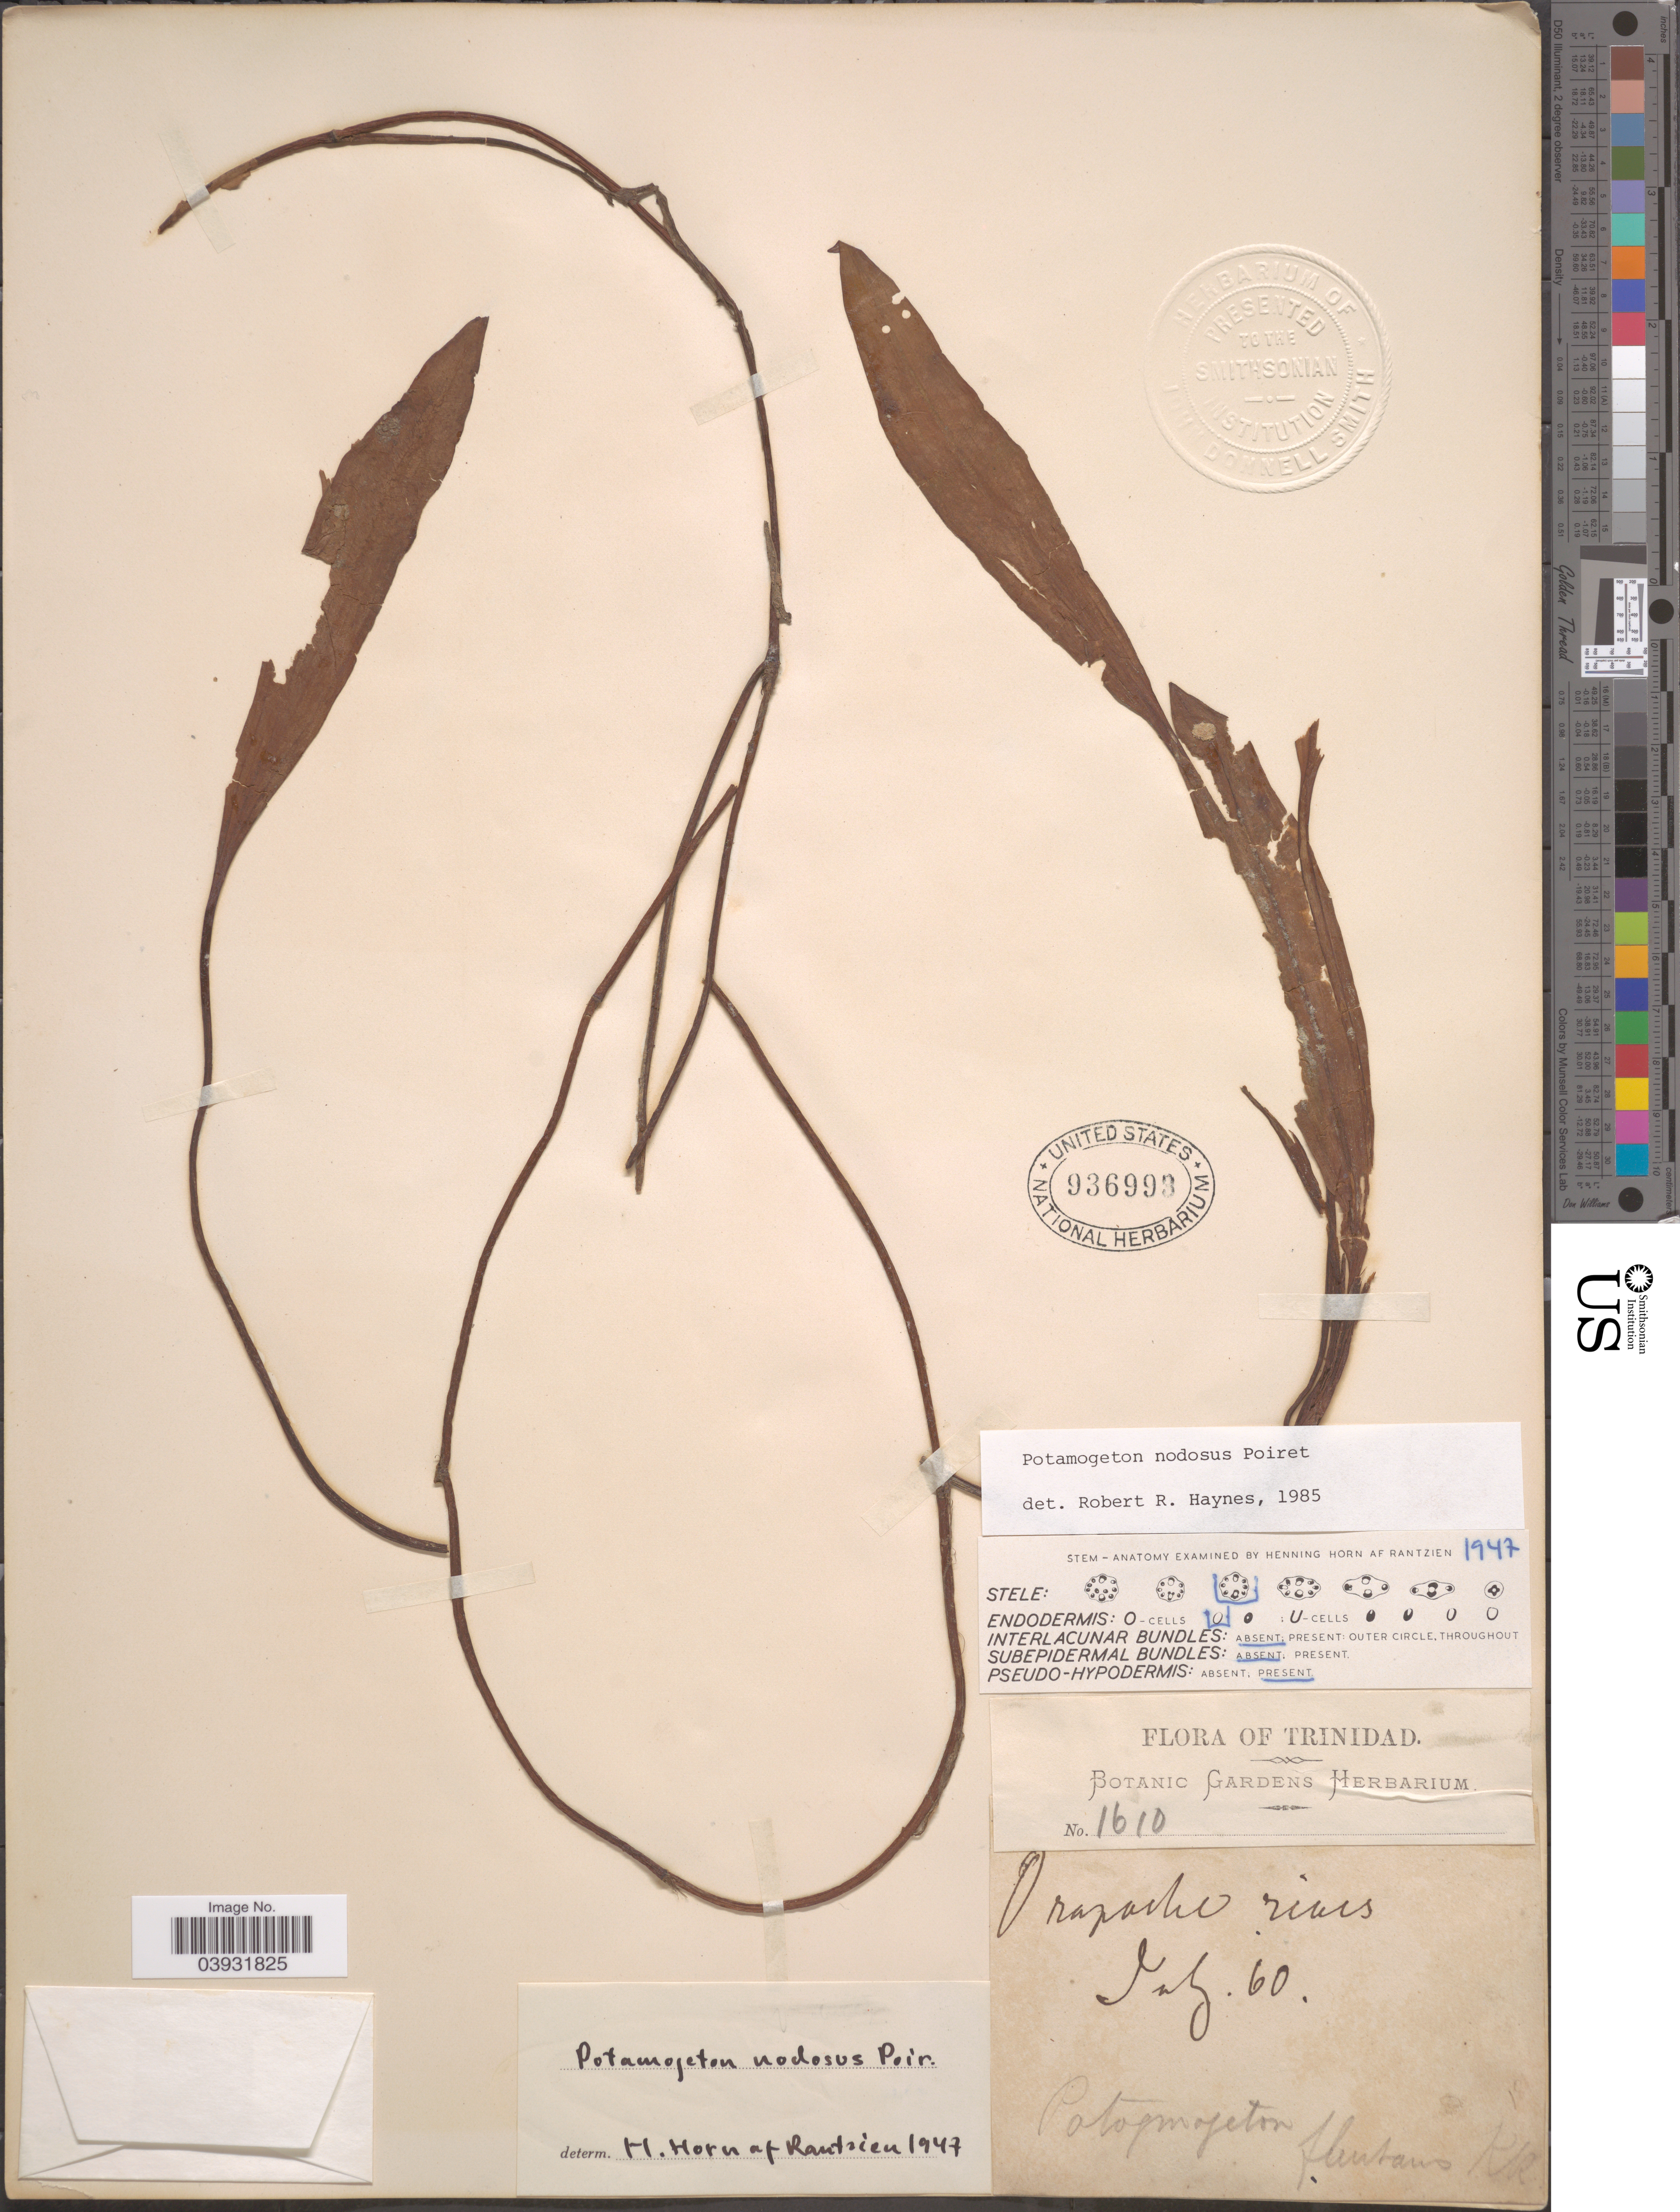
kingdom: Plantae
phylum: Tracheophyta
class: Liliopsida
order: Alismatales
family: Potamogetonaceae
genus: Potamogeton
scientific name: Potamogeton nodosus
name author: Poir.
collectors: Trinidad Bot. Gard. Herbarium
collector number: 1610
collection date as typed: Transcribed d/m/y: /7/60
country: Trinidad and Tobago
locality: Trinidad. Oropouche rivers.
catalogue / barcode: US 936993